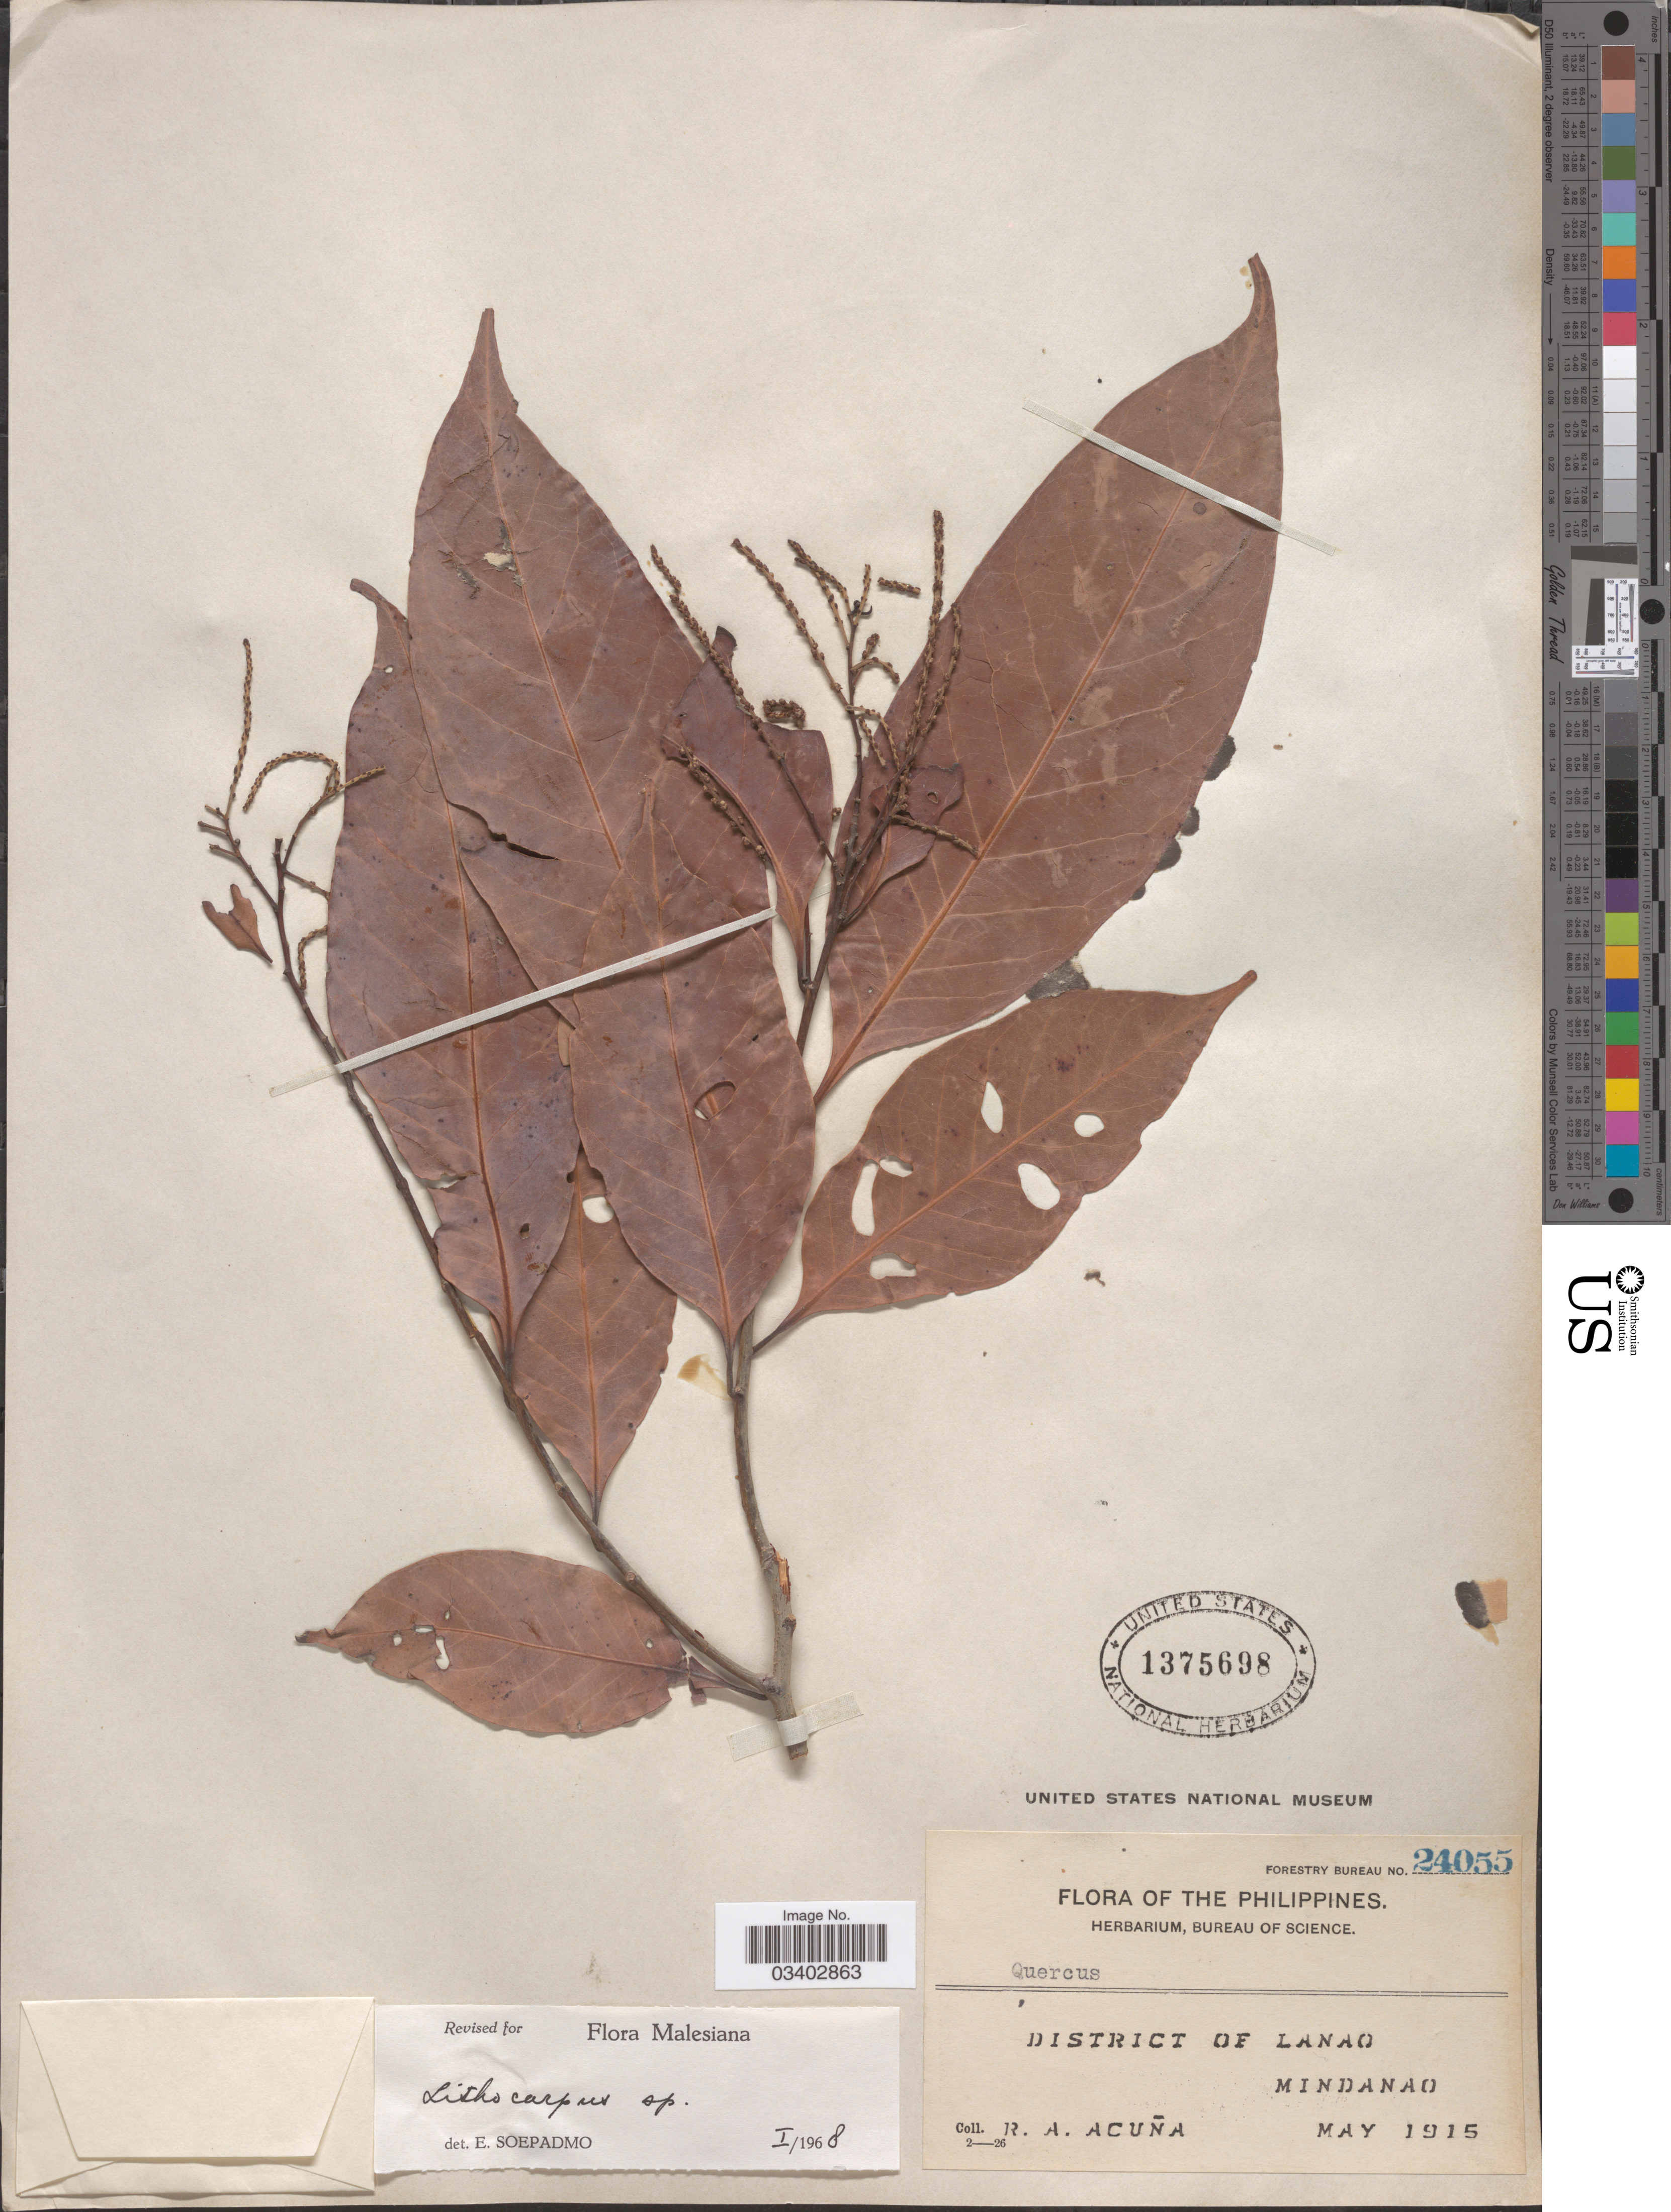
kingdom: Plantae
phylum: Tracheophyta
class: Magnoliopsida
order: Fagales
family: Fagaceae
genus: Lithocarpus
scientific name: Lithocarpus sp.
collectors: R. A. Acuña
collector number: Forestry Bureau 24055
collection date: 1915-05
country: Philippines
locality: District of Lanao, Mindanao.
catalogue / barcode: US 1375698